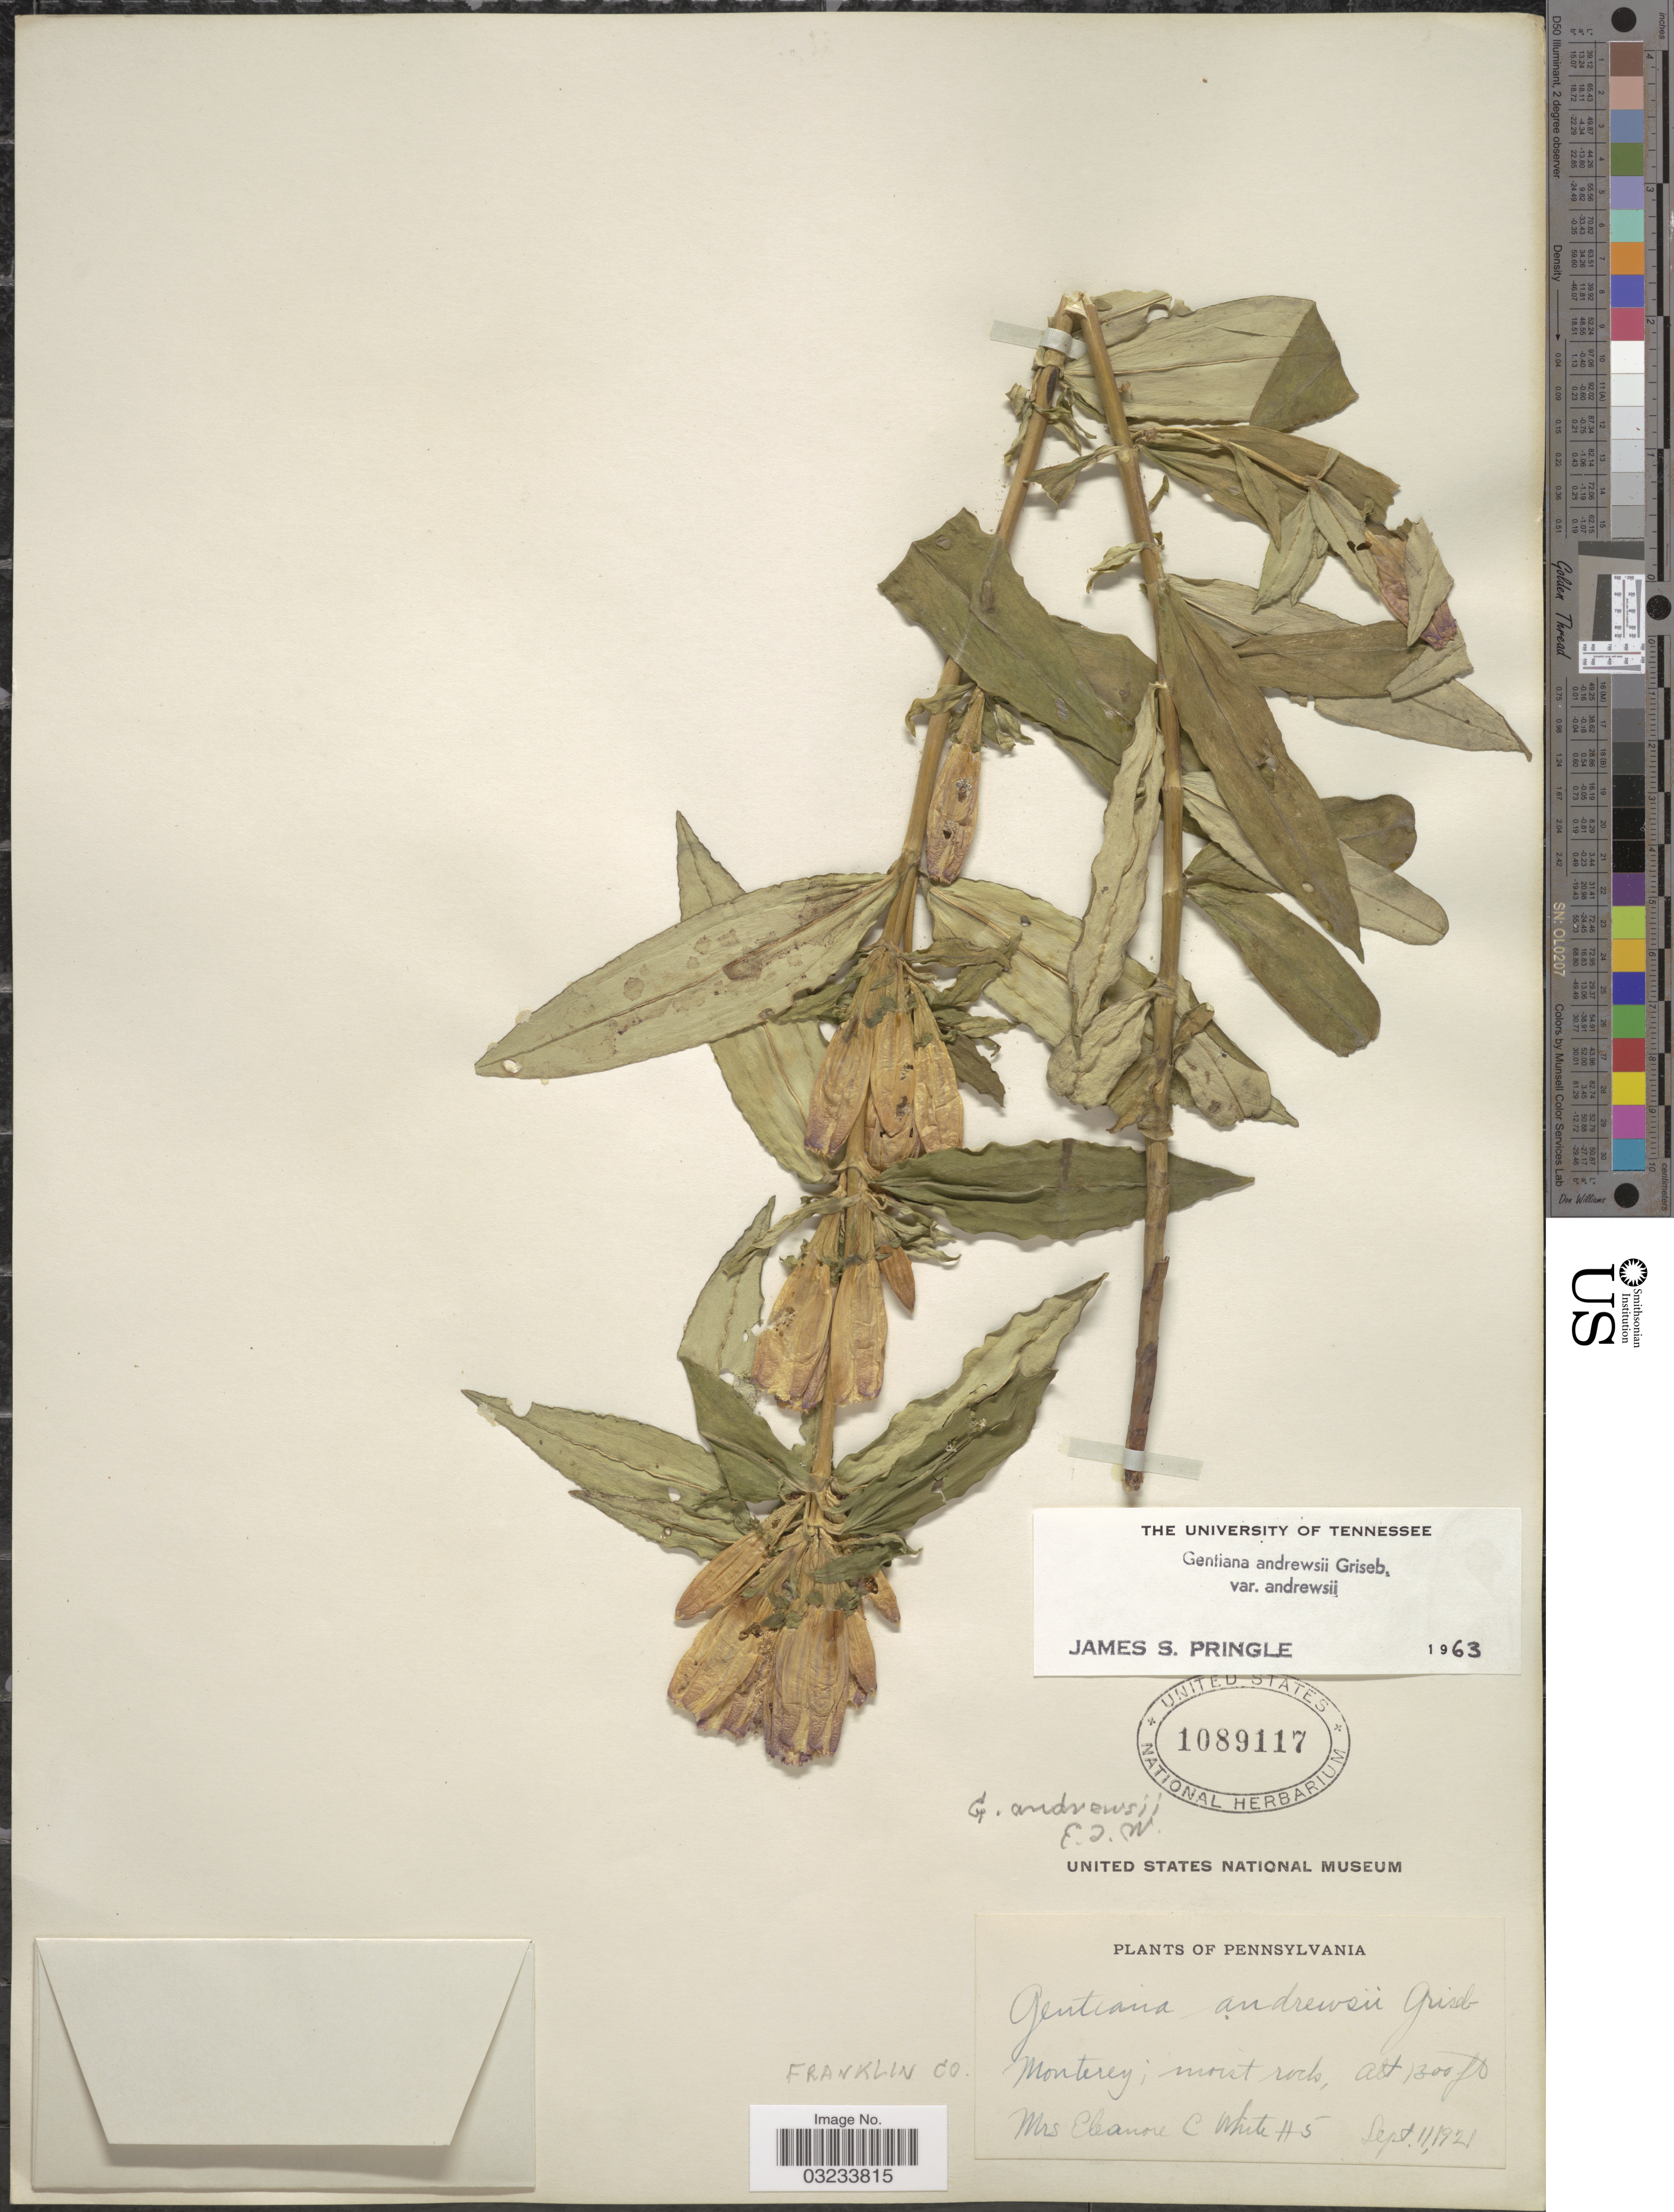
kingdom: Plantae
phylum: Tracheophyta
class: Magnoliopsida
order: Gentianales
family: Gentianaceae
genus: Gentiana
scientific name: Gentiana andrewsii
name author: Griseb.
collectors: E. White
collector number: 5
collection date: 1921-09-11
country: United States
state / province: Pennsylvania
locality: Monterey. Franklin Co.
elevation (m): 396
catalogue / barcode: US 1089117